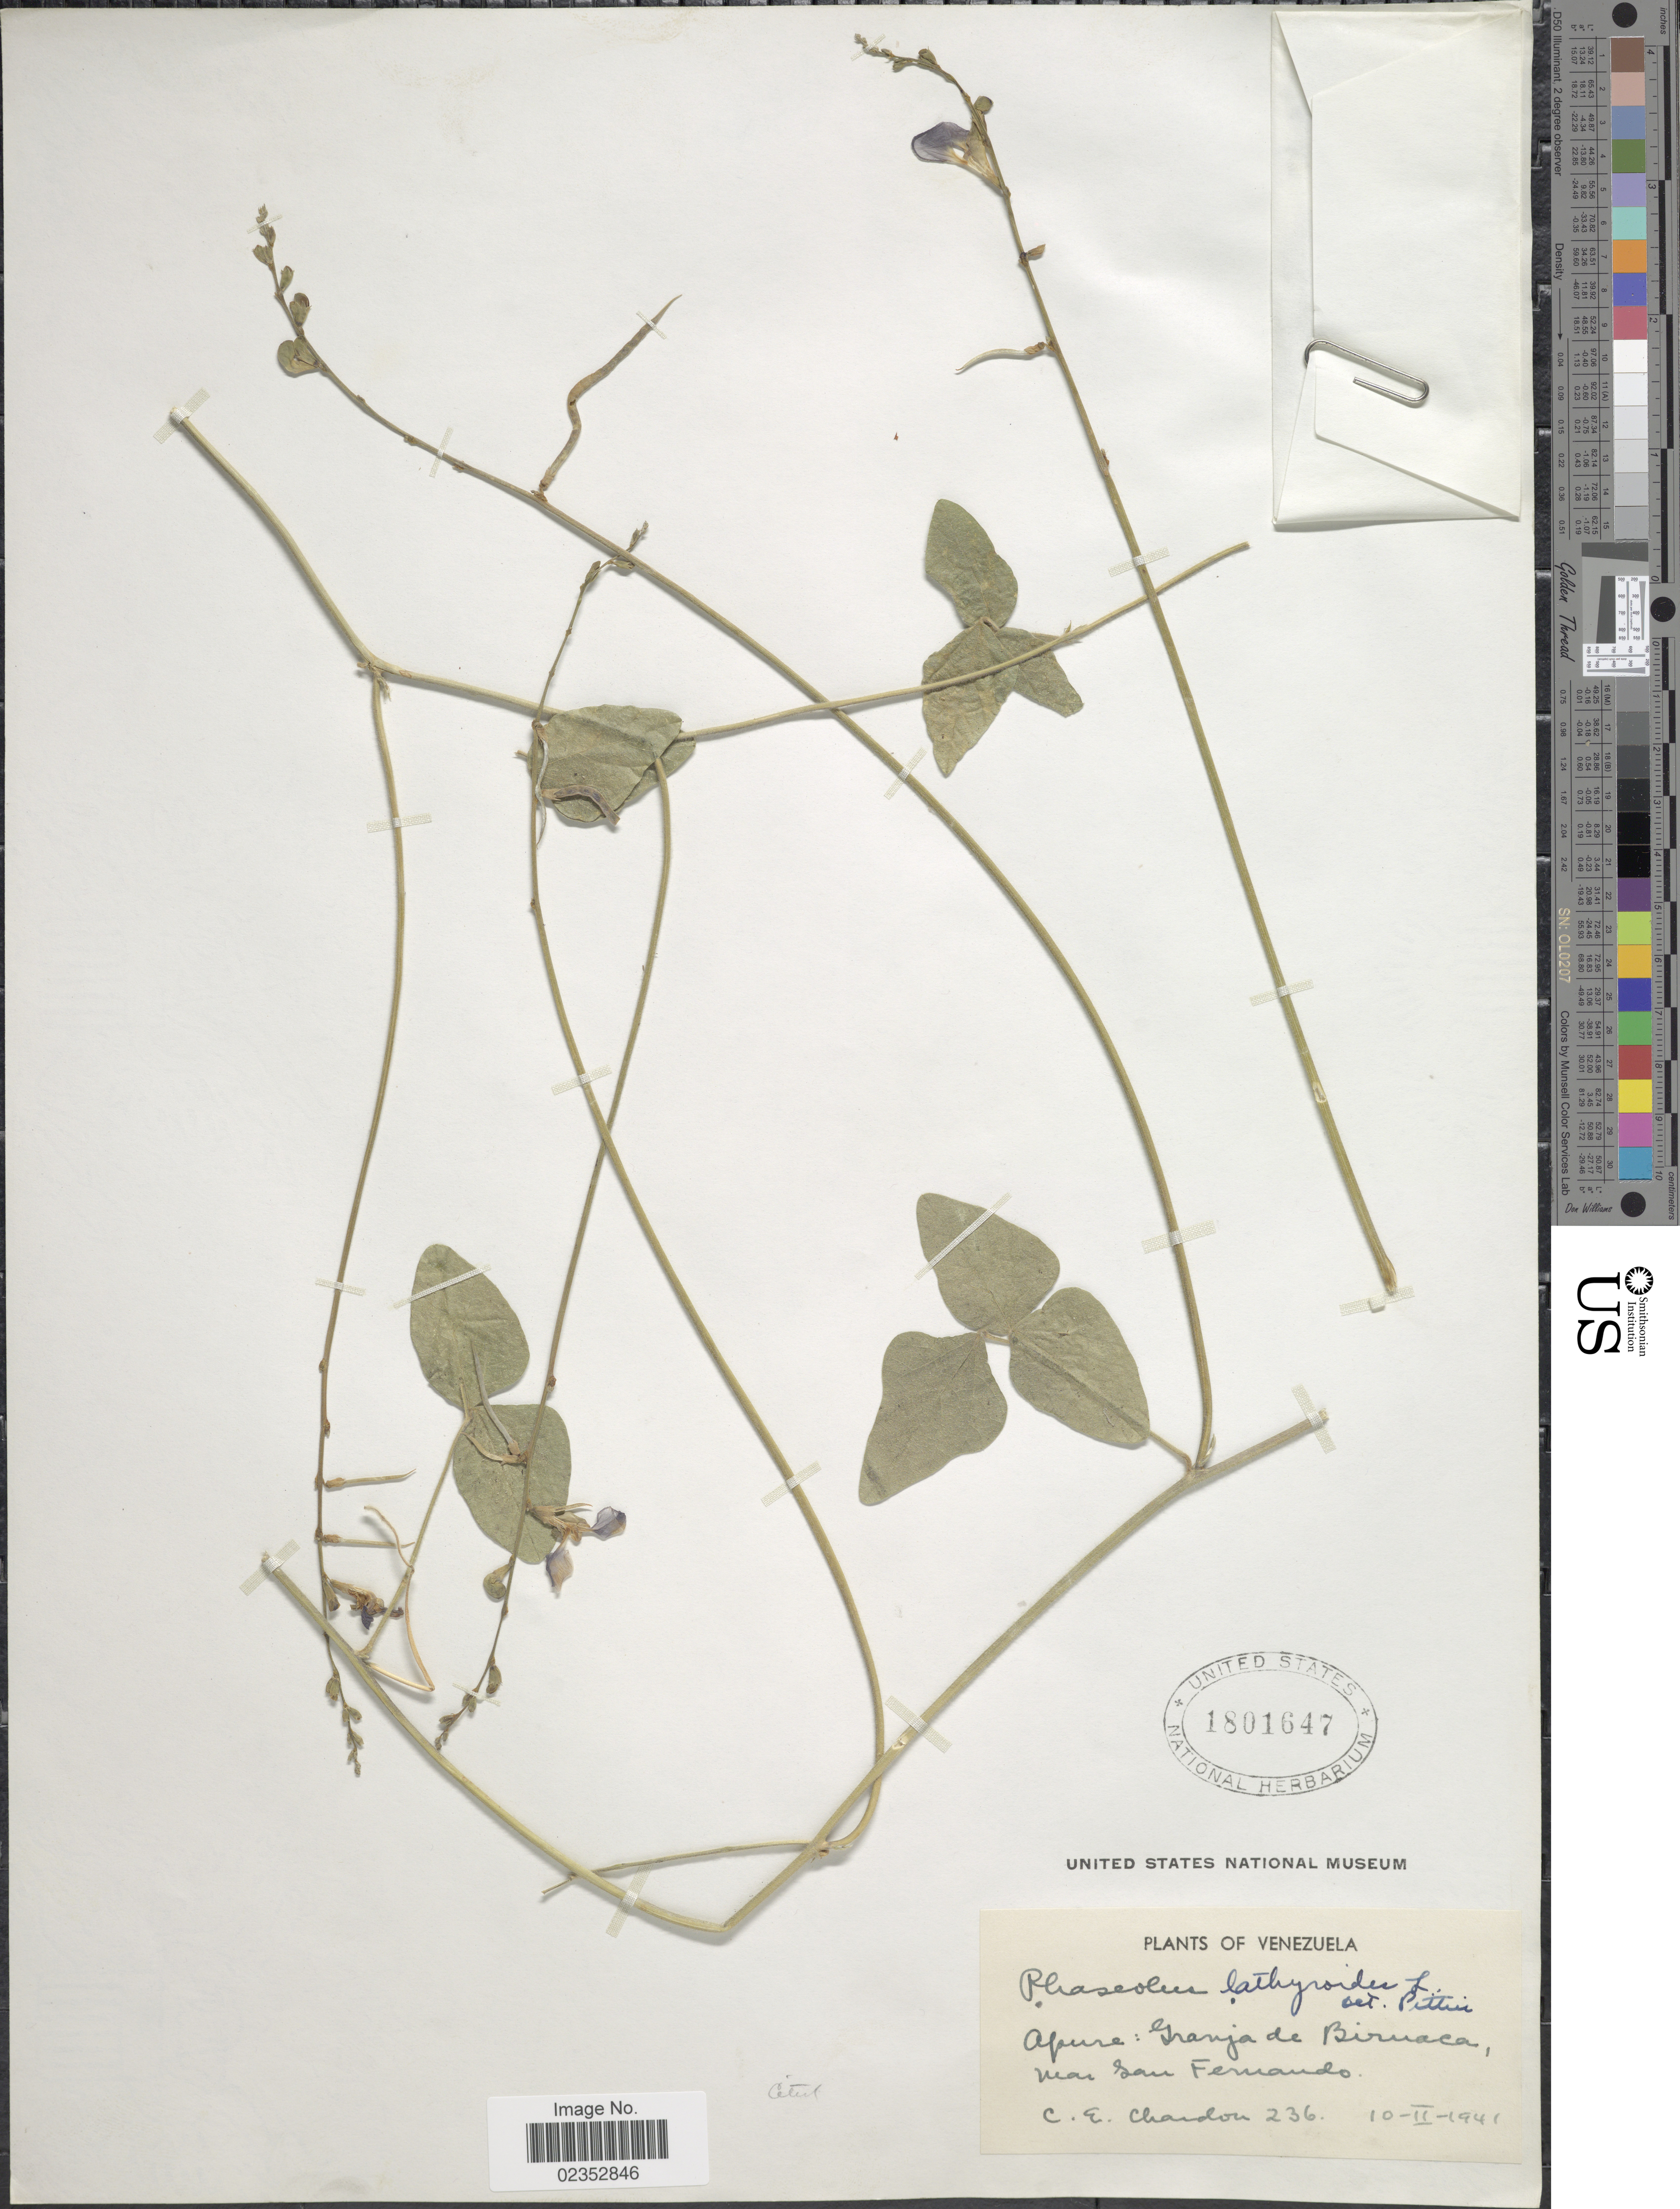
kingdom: Plantae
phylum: Tracheophyta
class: Magnoliopsida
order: Fabales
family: Fabaceae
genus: Macroptilium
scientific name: Macroptilium gracile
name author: (Poepp. ex Benth.) Urb.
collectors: C. E. Chardón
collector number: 236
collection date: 1941-02-10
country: Venezuela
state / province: Apure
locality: Granja de Biruaca, near San Fernando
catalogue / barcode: US 1801647